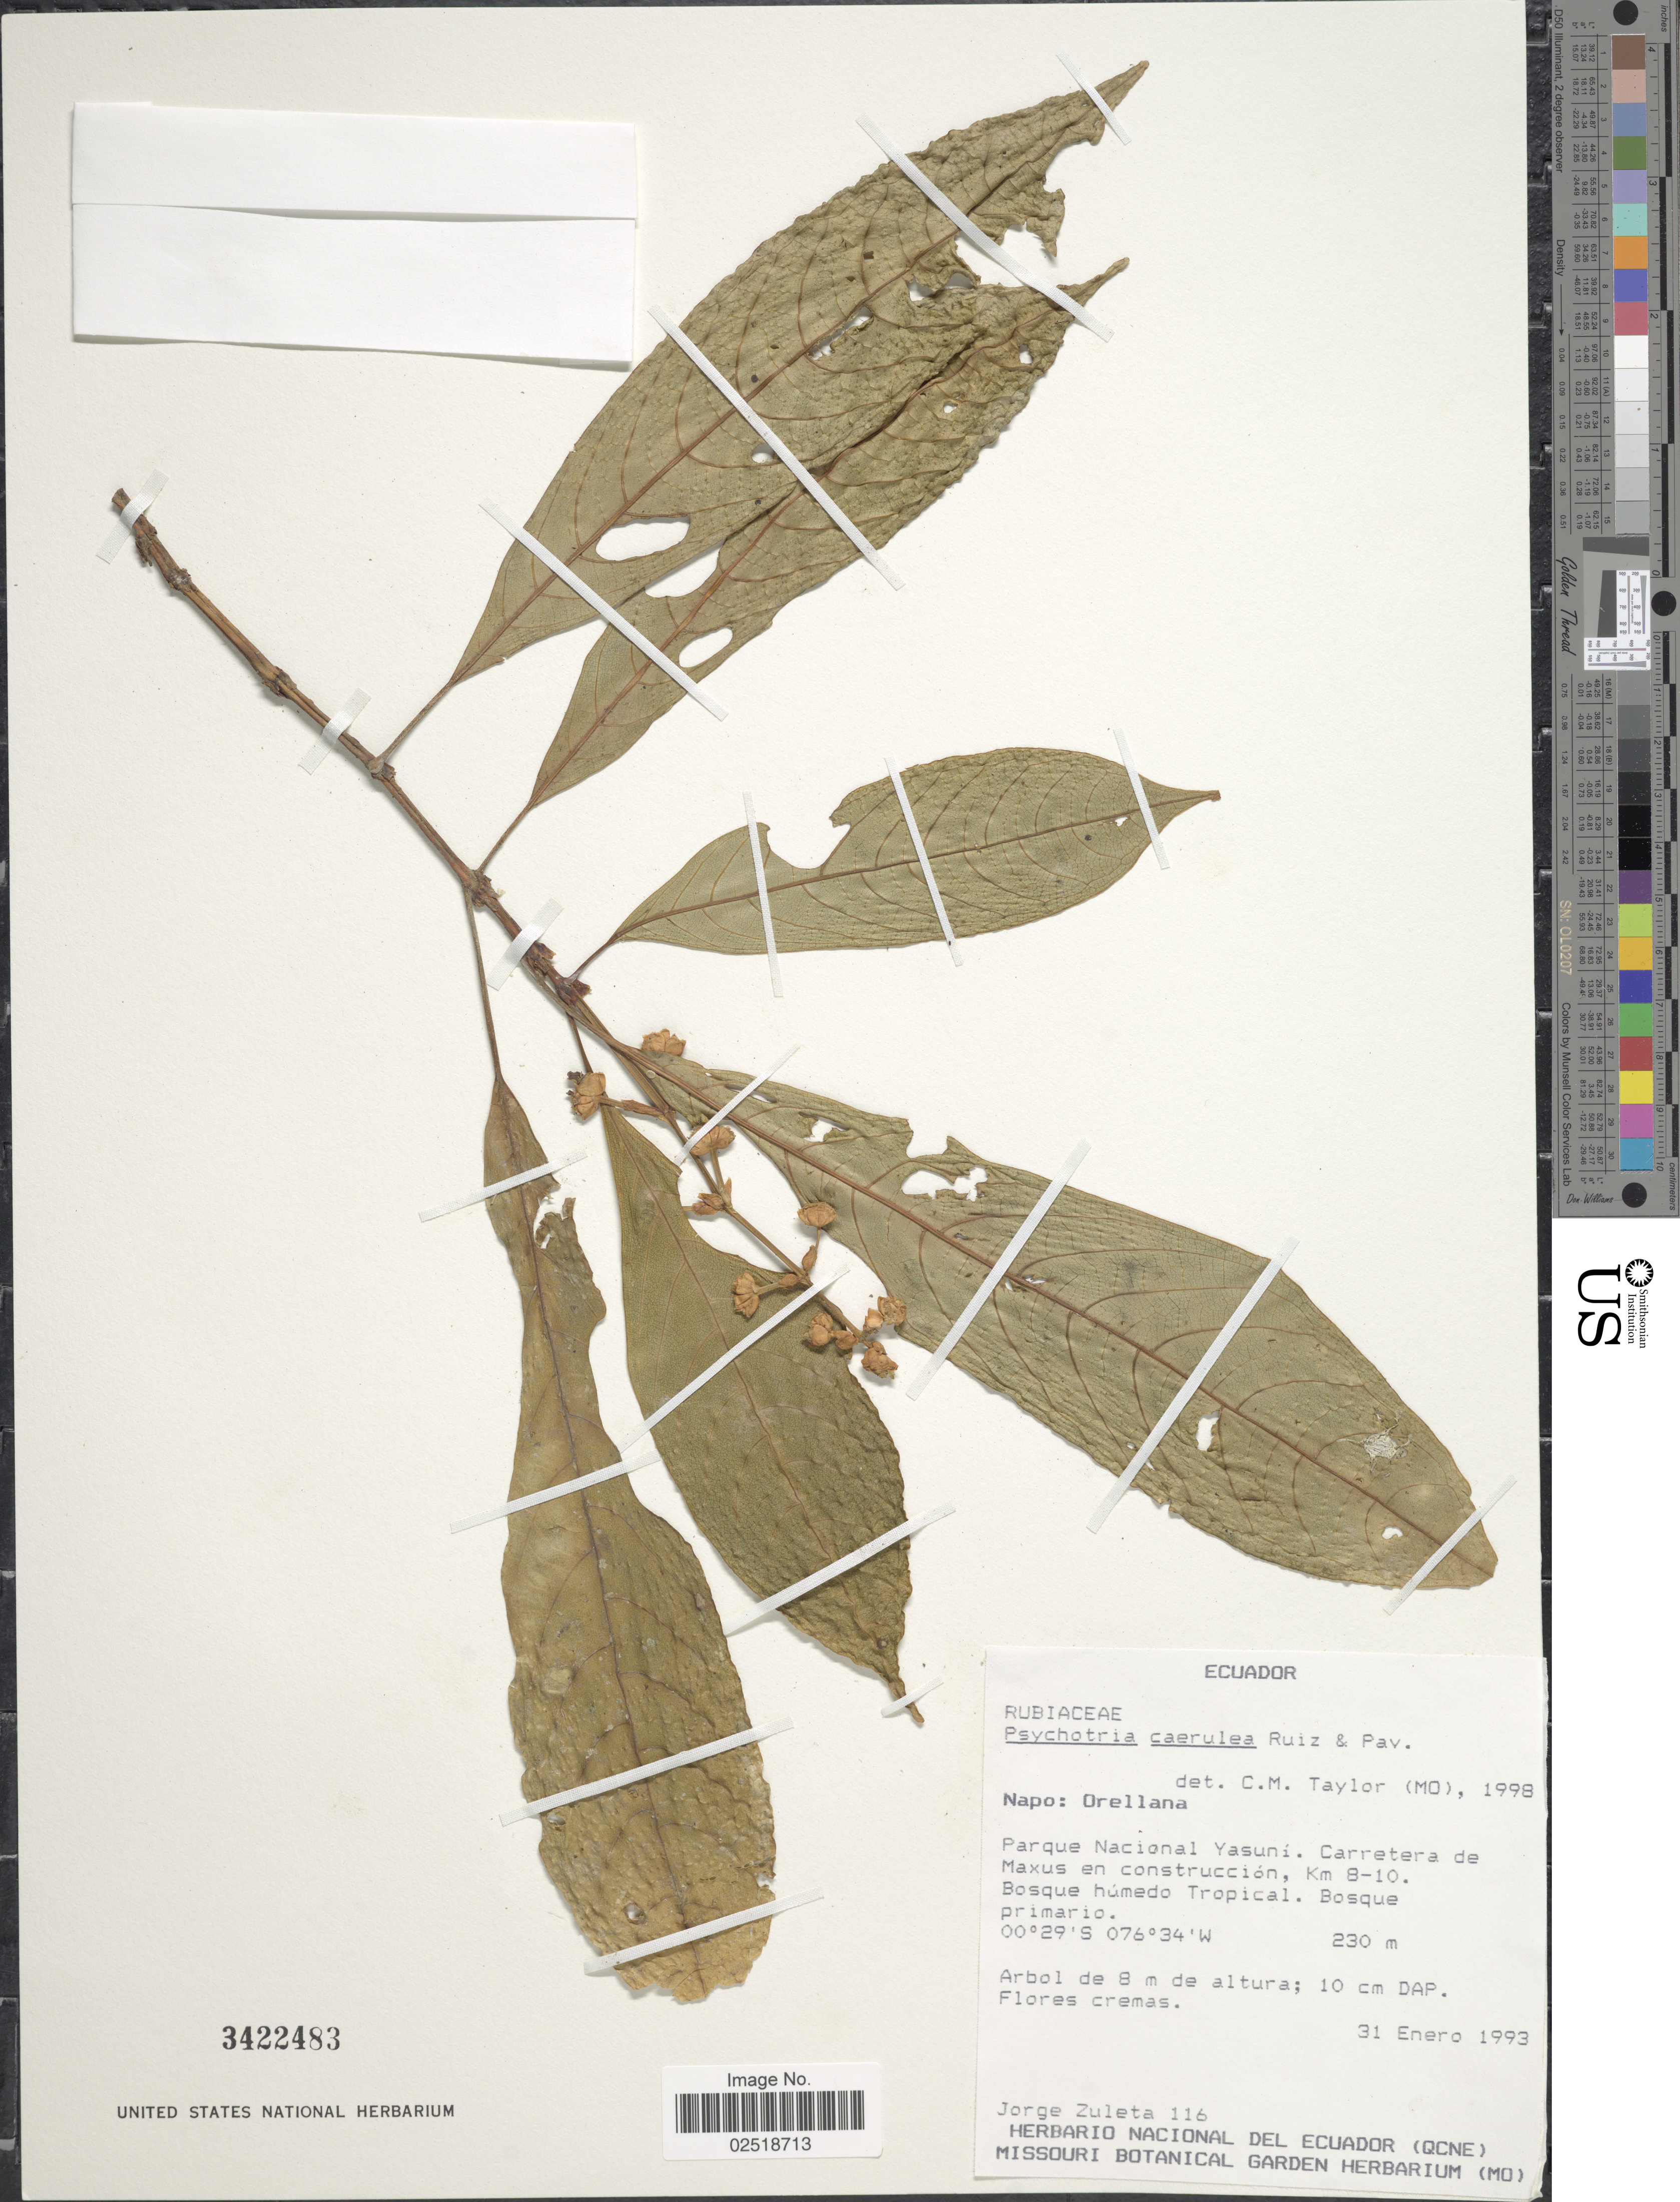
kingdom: Plantae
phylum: Tracheophyta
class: Magnoliopsida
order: Gentianales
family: Rubiaceae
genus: Psychotria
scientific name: Psychotria caerulea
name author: Ruiz & Pav.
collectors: J. Zuleta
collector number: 116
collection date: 1993-01-31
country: Ecuador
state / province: Napo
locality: Orellana, Parque Nacional Yasuní. Carretera de Maxus en construcción, Km 8-10. Bosque húmedo Tropical. Bosque primario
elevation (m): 230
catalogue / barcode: US 3422483